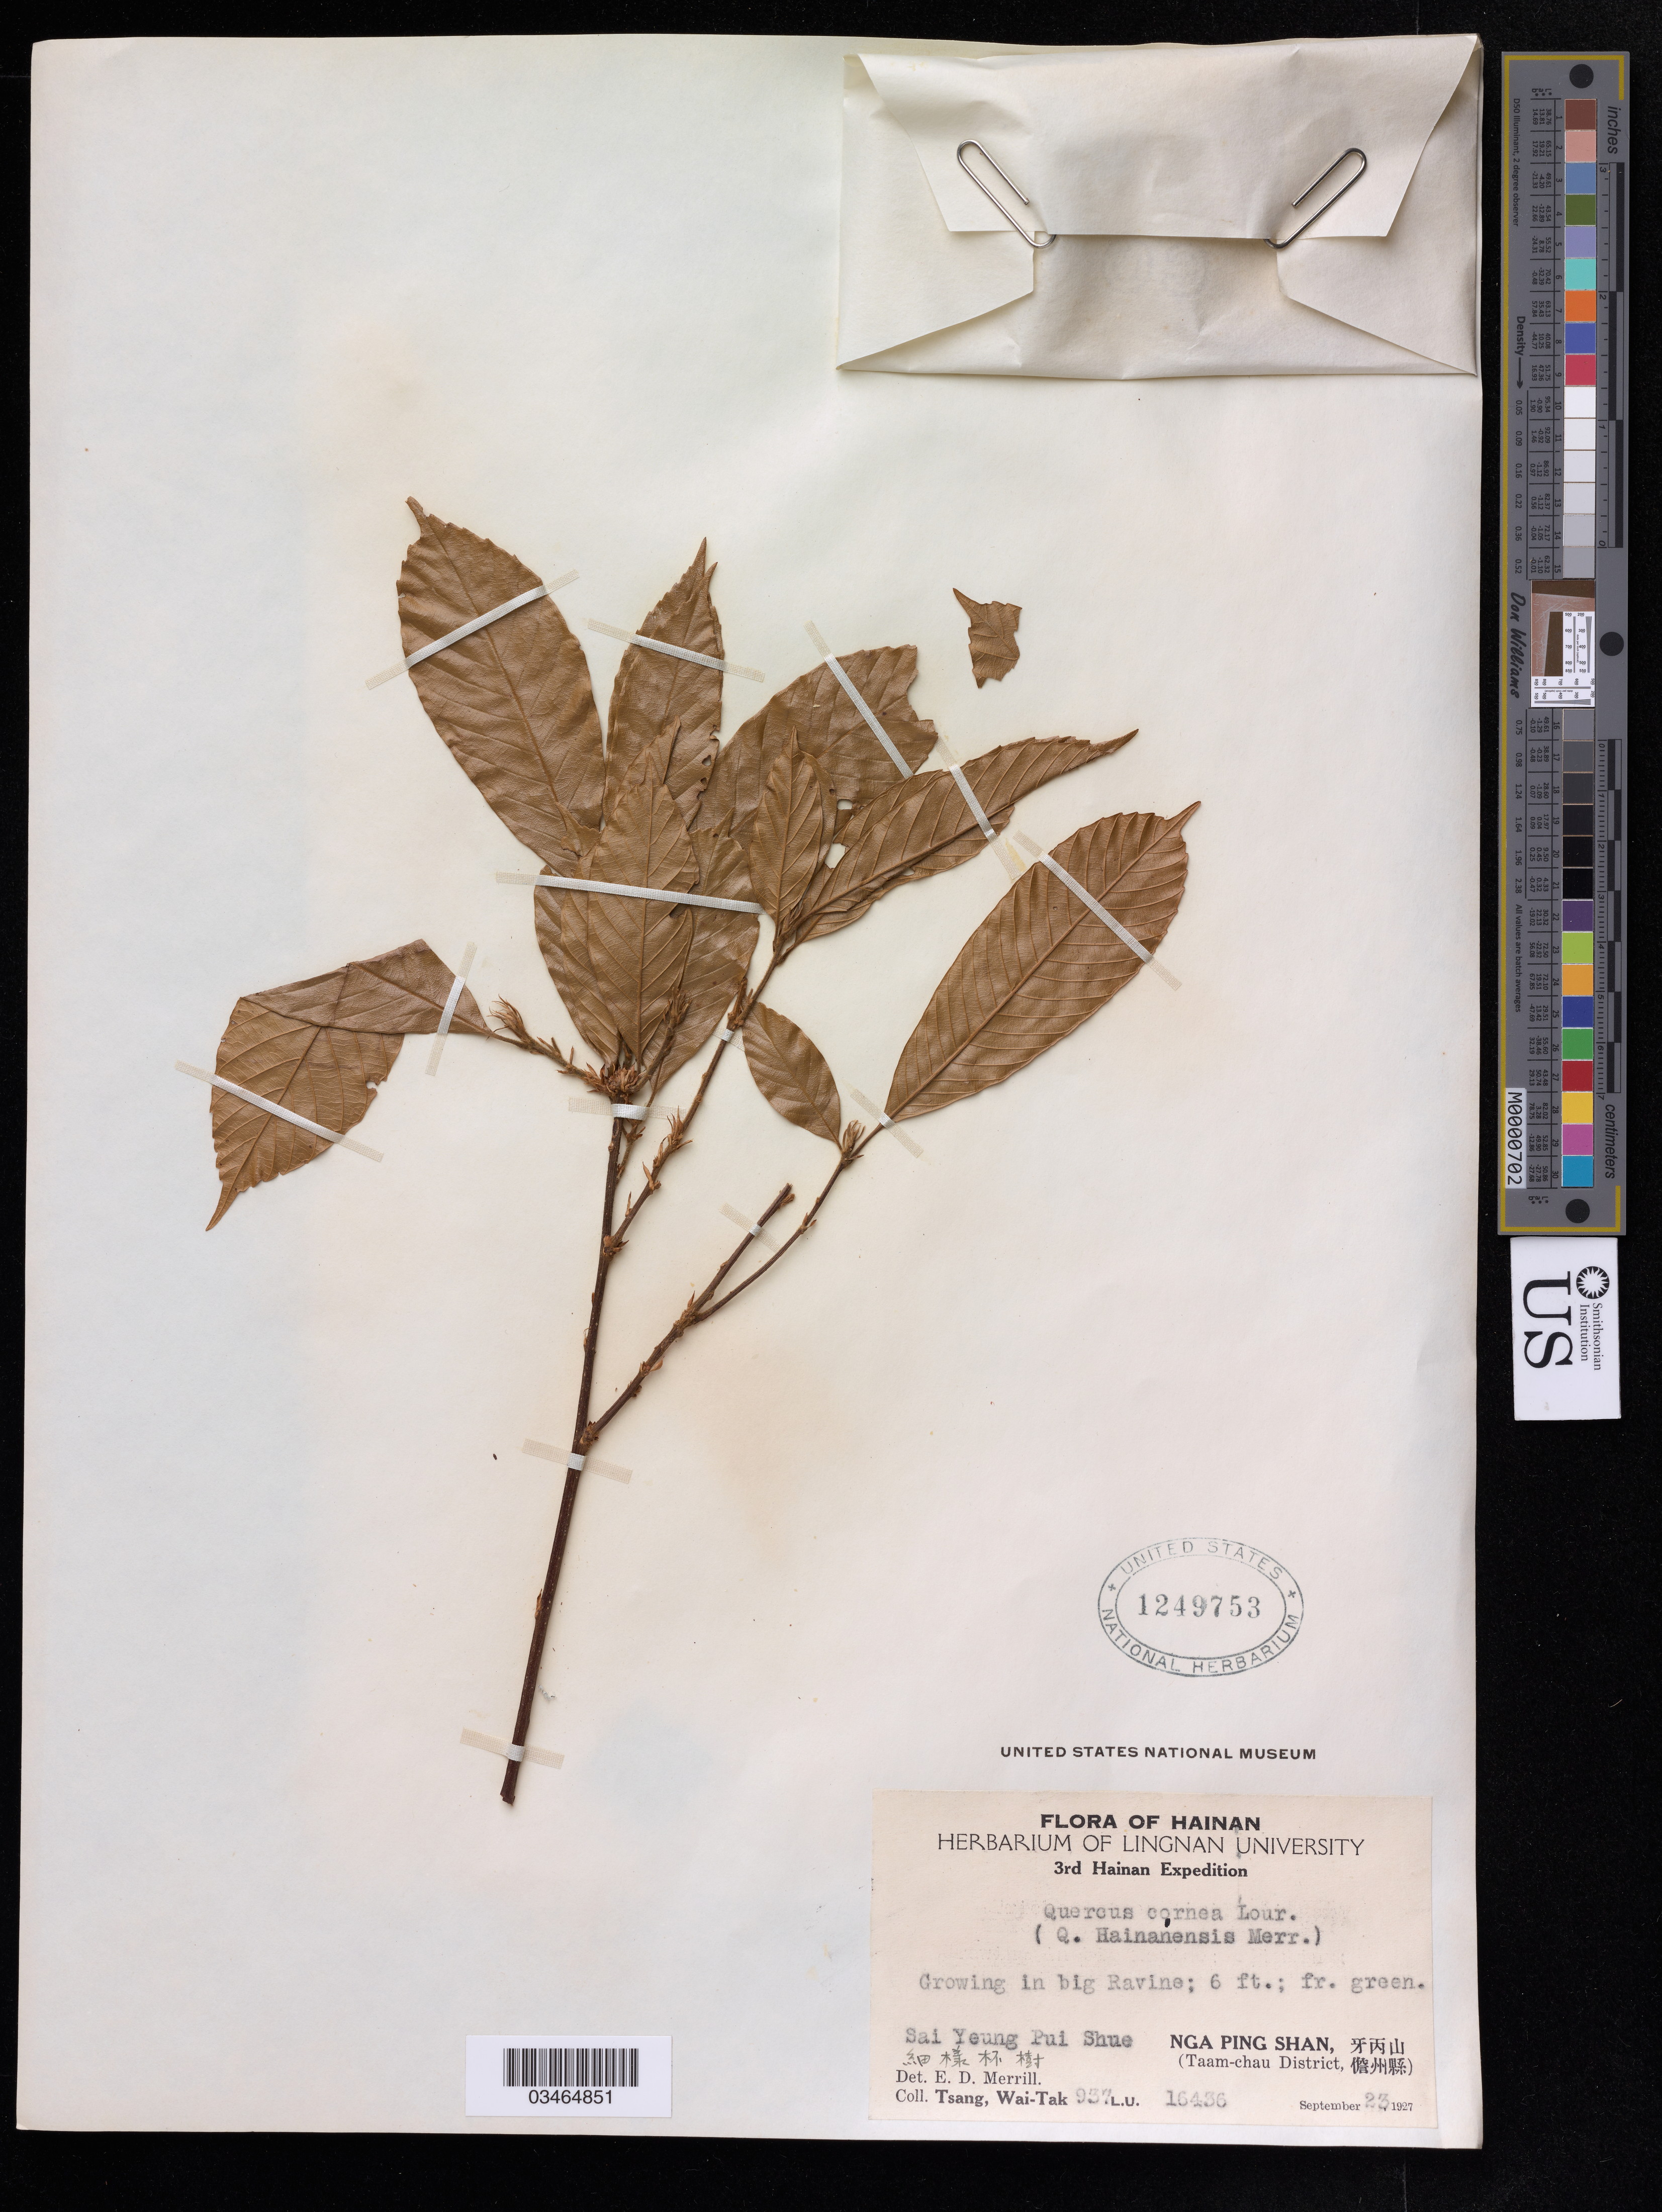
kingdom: Plantae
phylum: Tracheophyta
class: Magnoliopsida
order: Fagales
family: Fagaceae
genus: Lithocarpus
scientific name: Lithocarpus corneus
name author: (Lour.) Rehder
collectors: -- Tsang & W. Tak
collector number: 937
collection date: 1927-09-23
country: China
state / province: Hainan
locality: Growing in big Ravine; 6 ft, Sai Yeung Pui Shue, Nga Ping Shan, (Taam-chau District).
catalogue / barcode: US 1249753